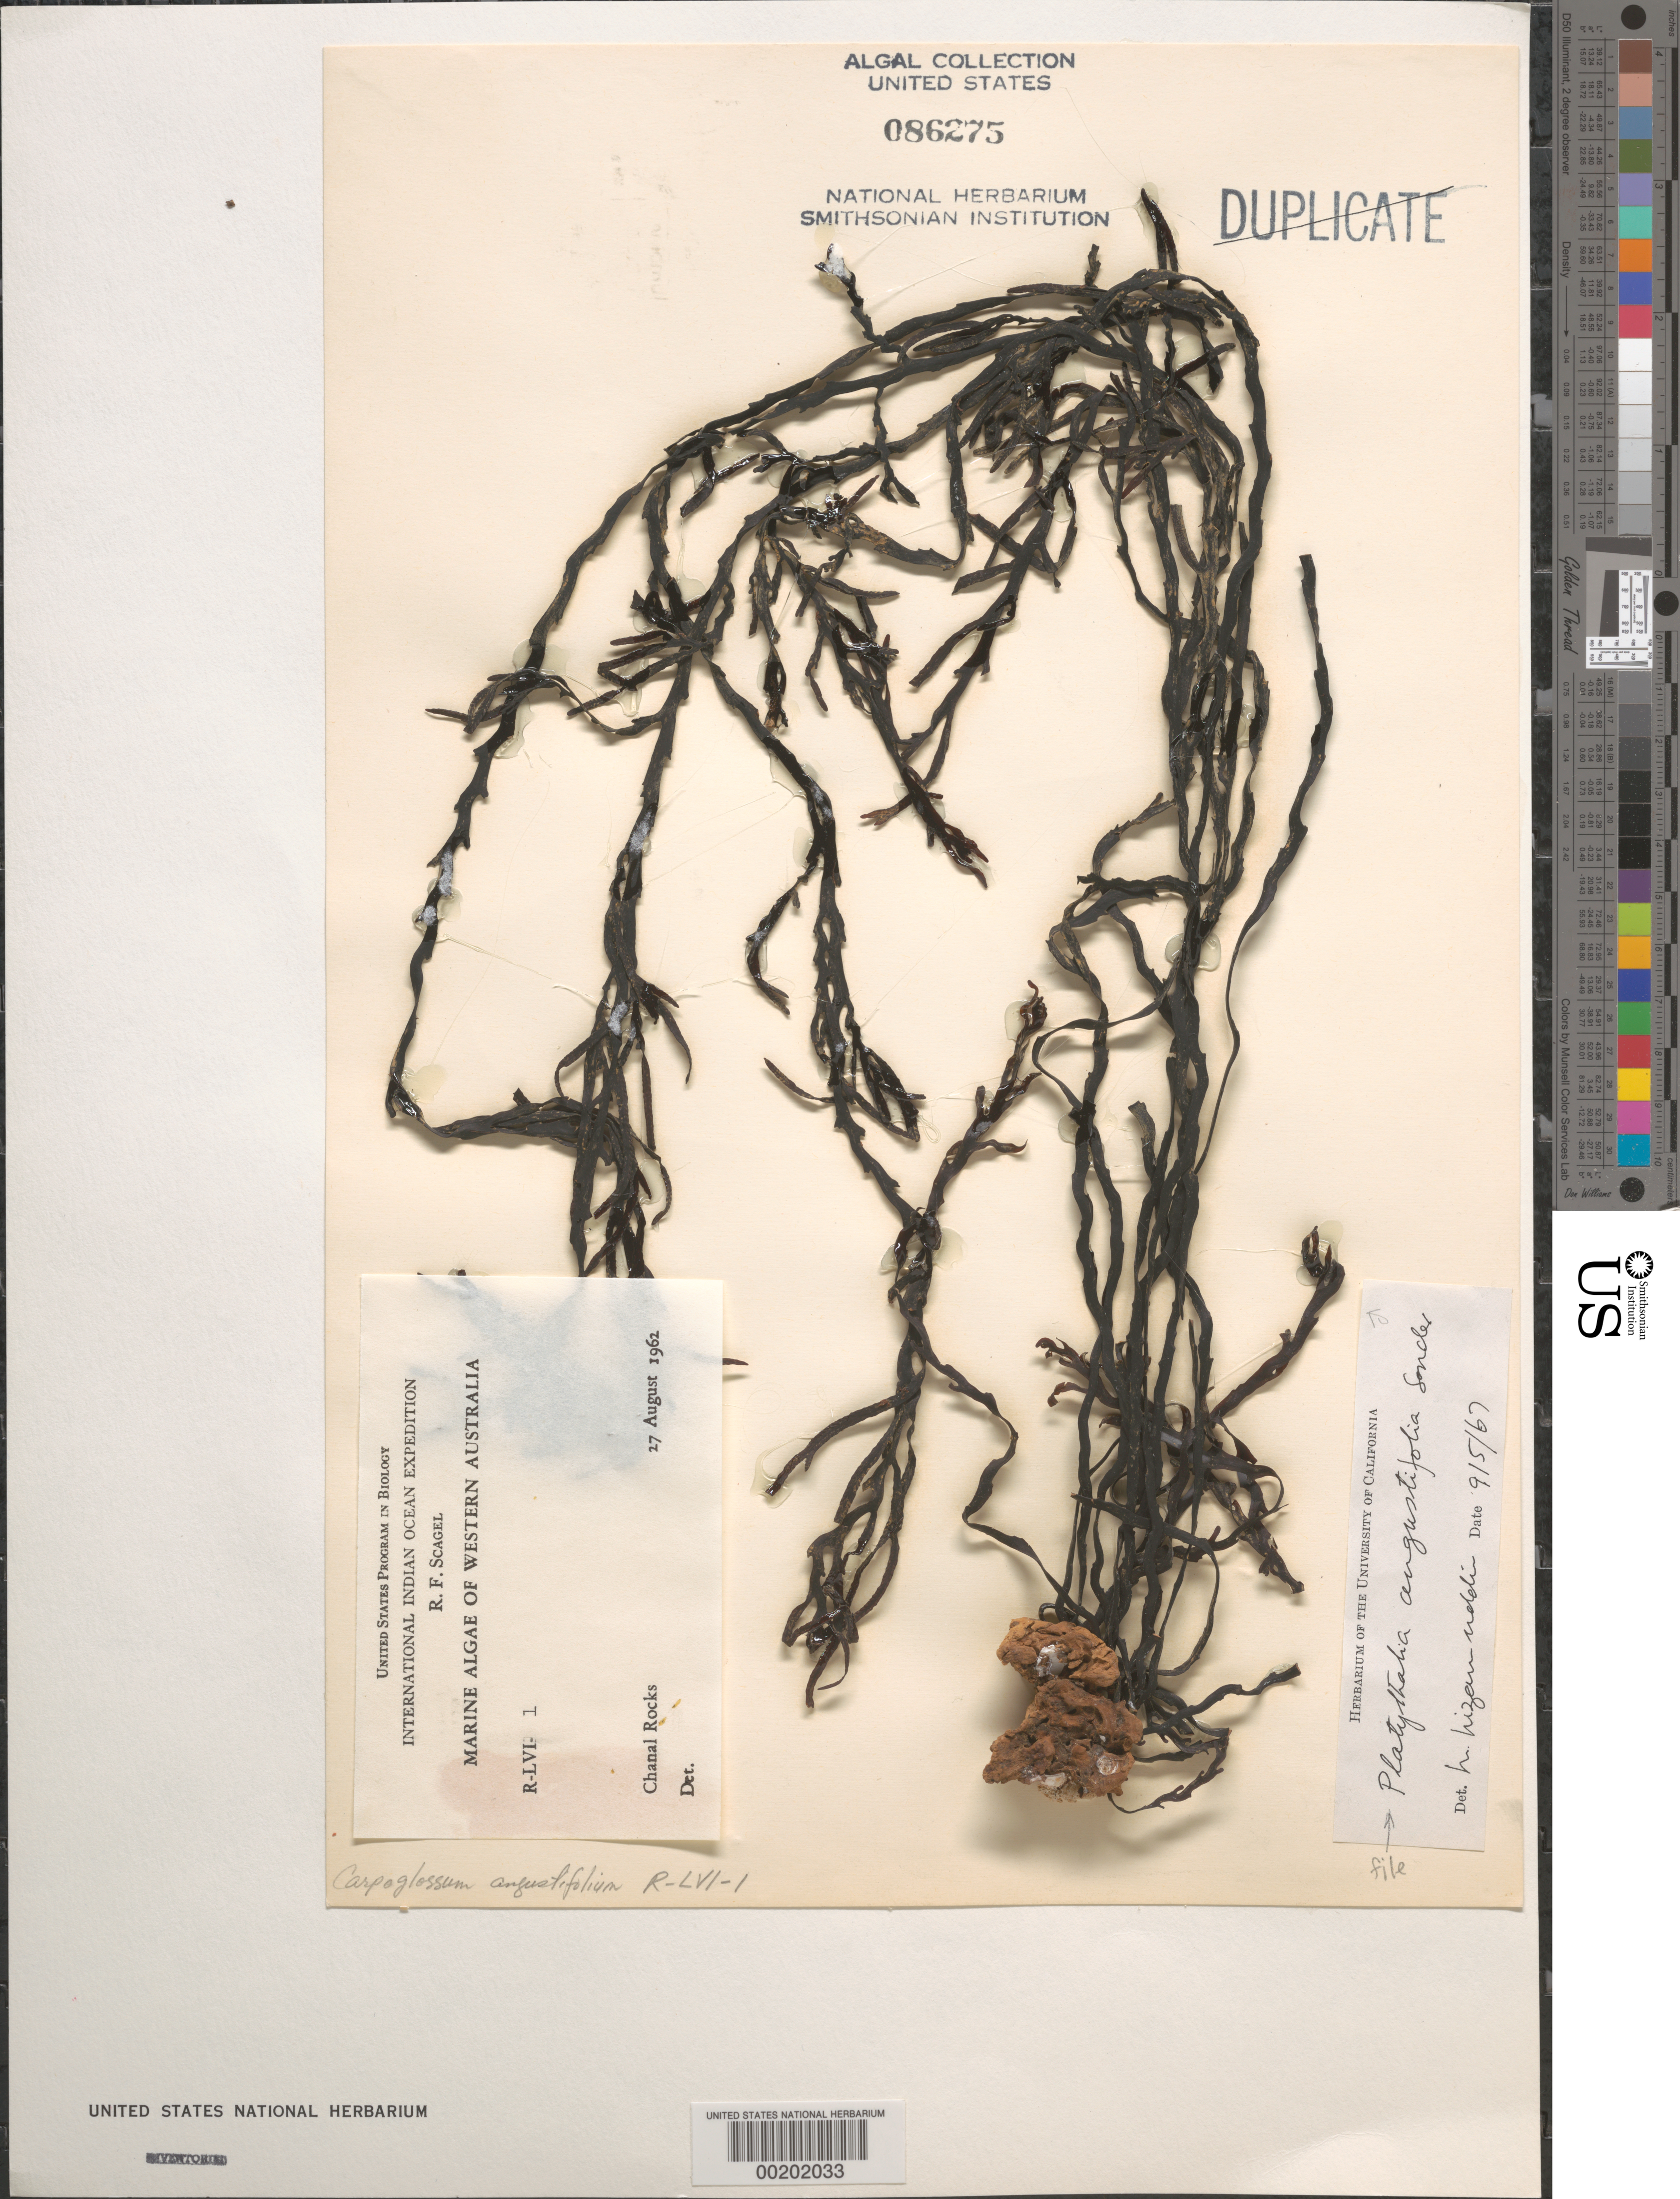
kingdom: Chromista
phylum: Ochrophyta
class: Phaeophyceae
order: Fucales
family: Sargassaceae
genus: Platythalia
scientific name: Platythalia angustifolia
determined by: Nizamuddin, M.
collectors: R. F. Scagel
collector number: R-LVI-1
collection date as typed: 27 Aug 1962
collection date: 1962-08-27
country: Australia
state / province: Western Australia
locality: Chanal Rocks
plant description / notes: International Indian Ocean Expedition, 1962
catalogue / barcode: US 86275